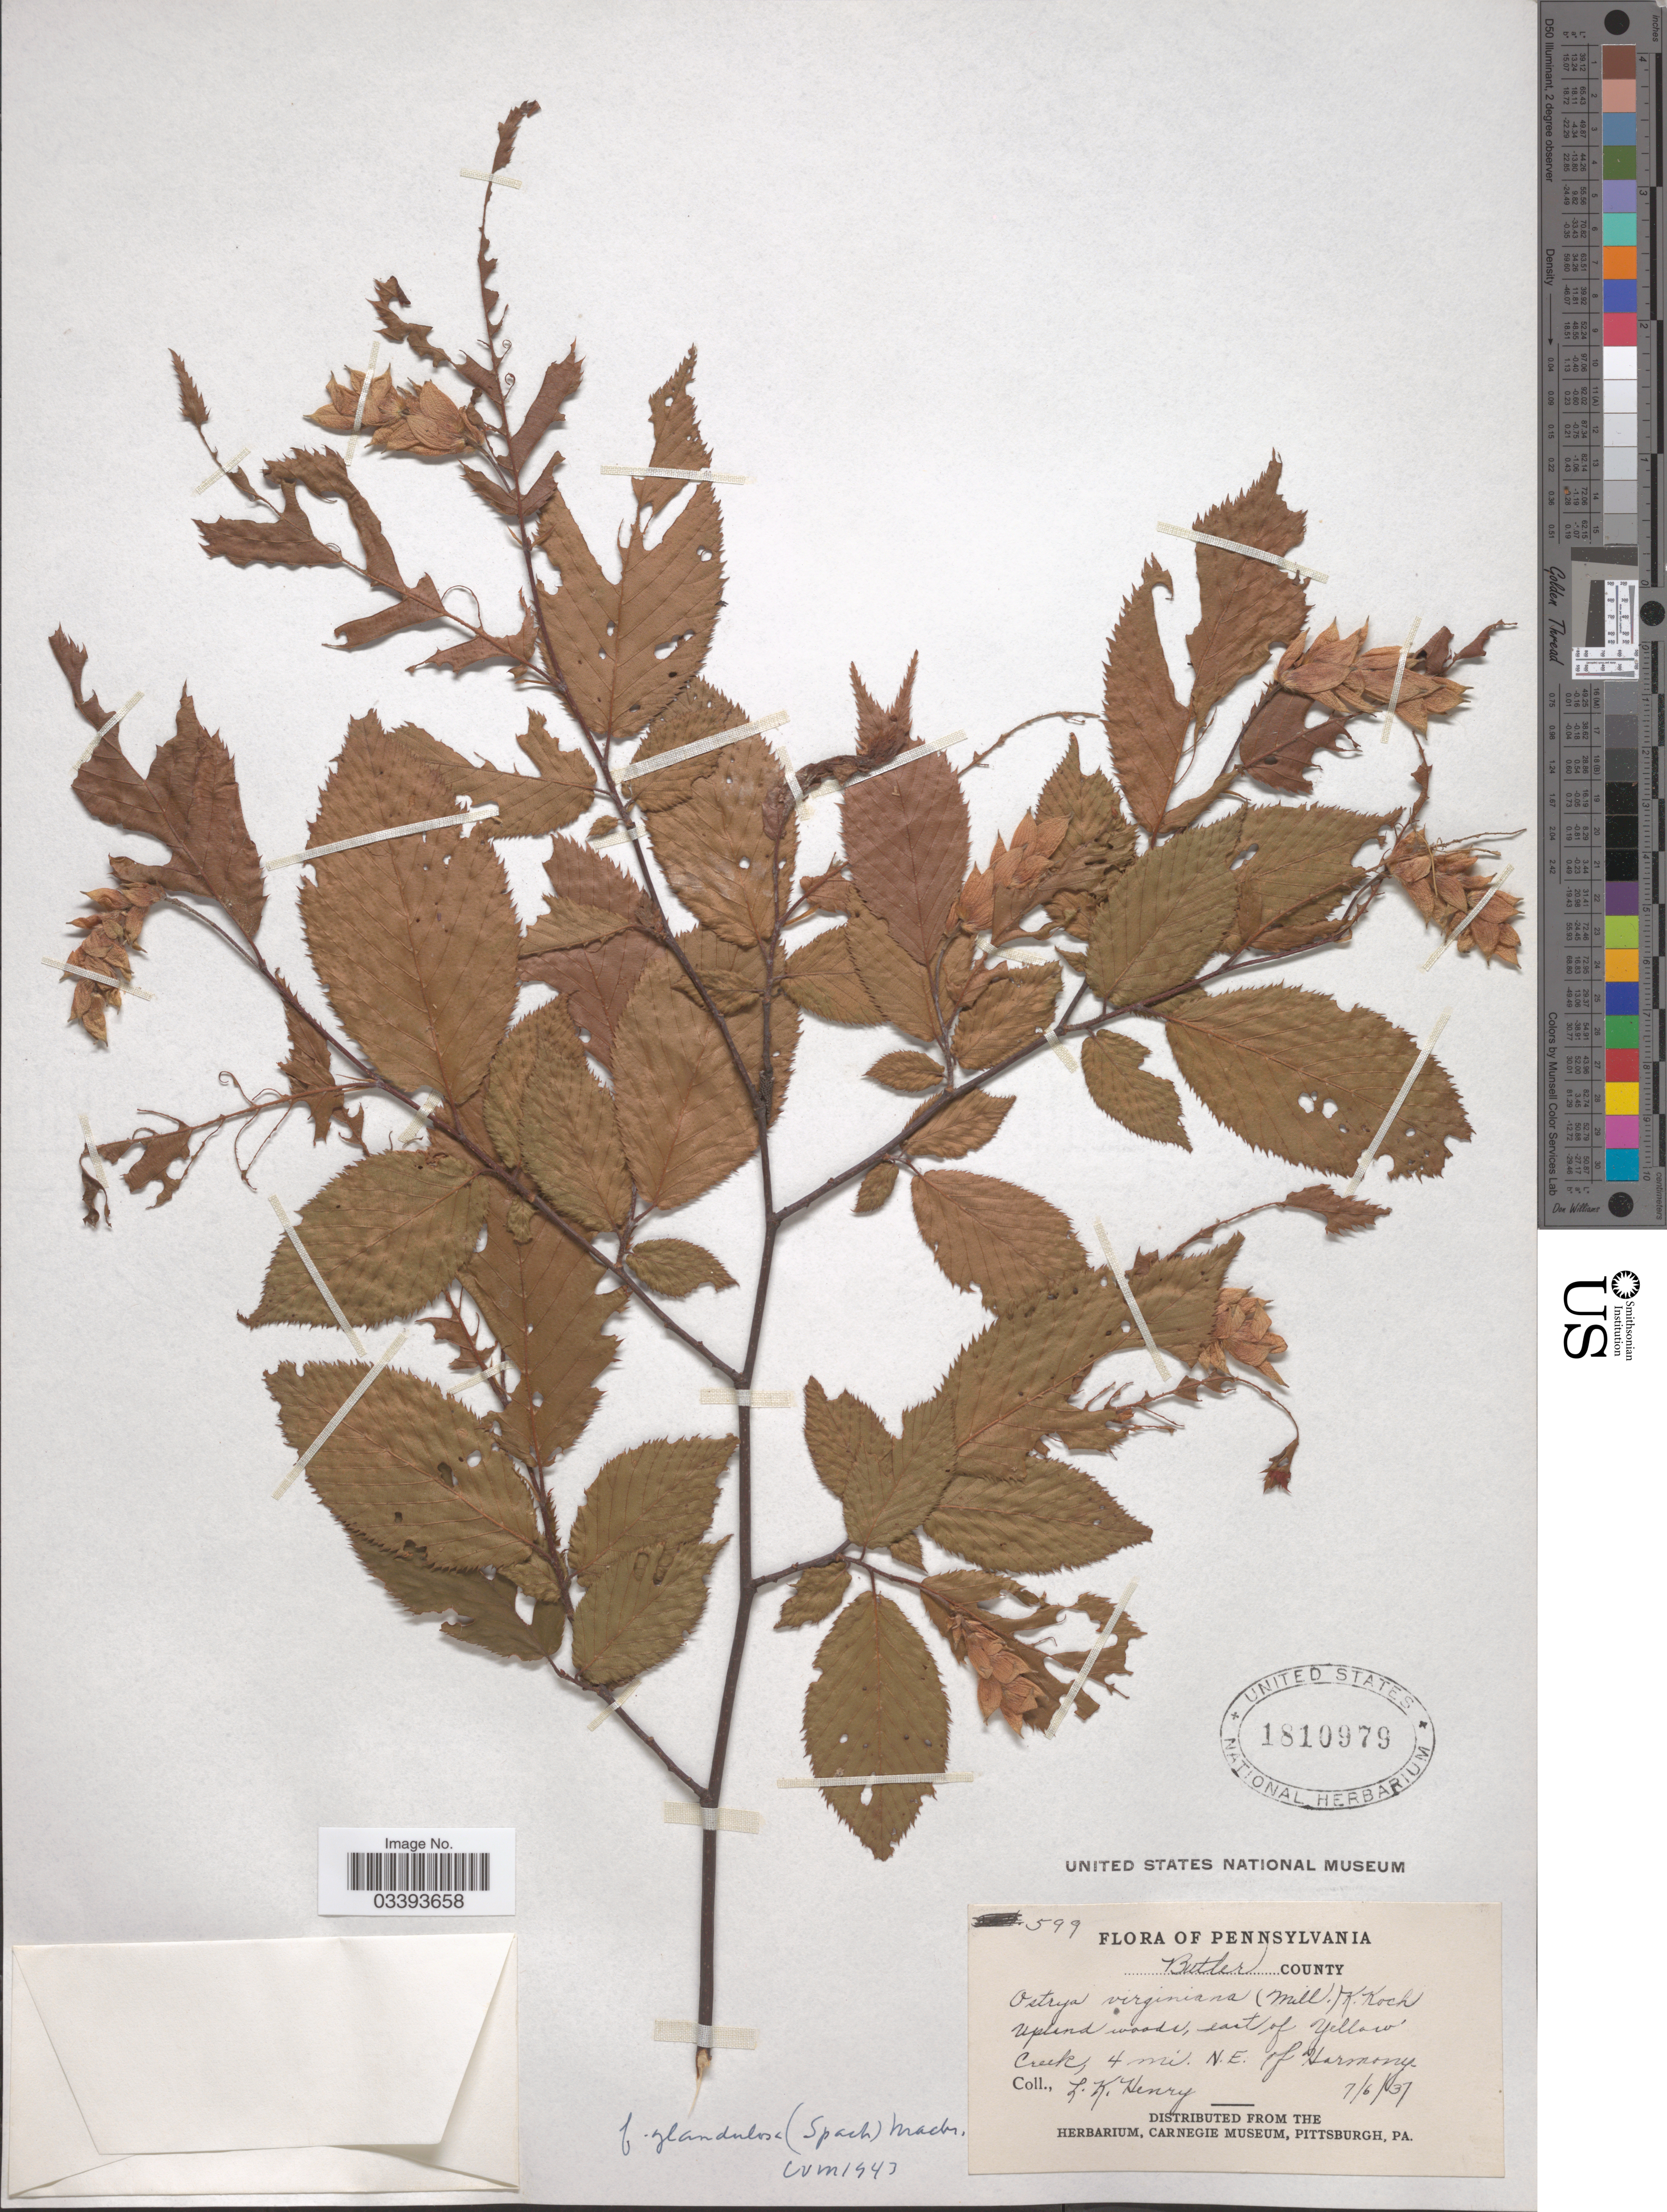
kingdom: Plantae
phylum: Tracheophyta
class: Magnoliopsida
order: Fagales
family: Betulaceae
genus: Ostrya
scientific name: Ostrya virginiana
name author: (Mill.) K. Koch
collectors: L. K. Henry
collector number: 599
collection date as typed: Transcribed d/m/y: 6/7/37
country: United States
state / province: Pennsylvania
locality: Butler County. East of Yellow Creek, 4 mi. N.E. of Harmony.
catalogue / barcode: US 1810979